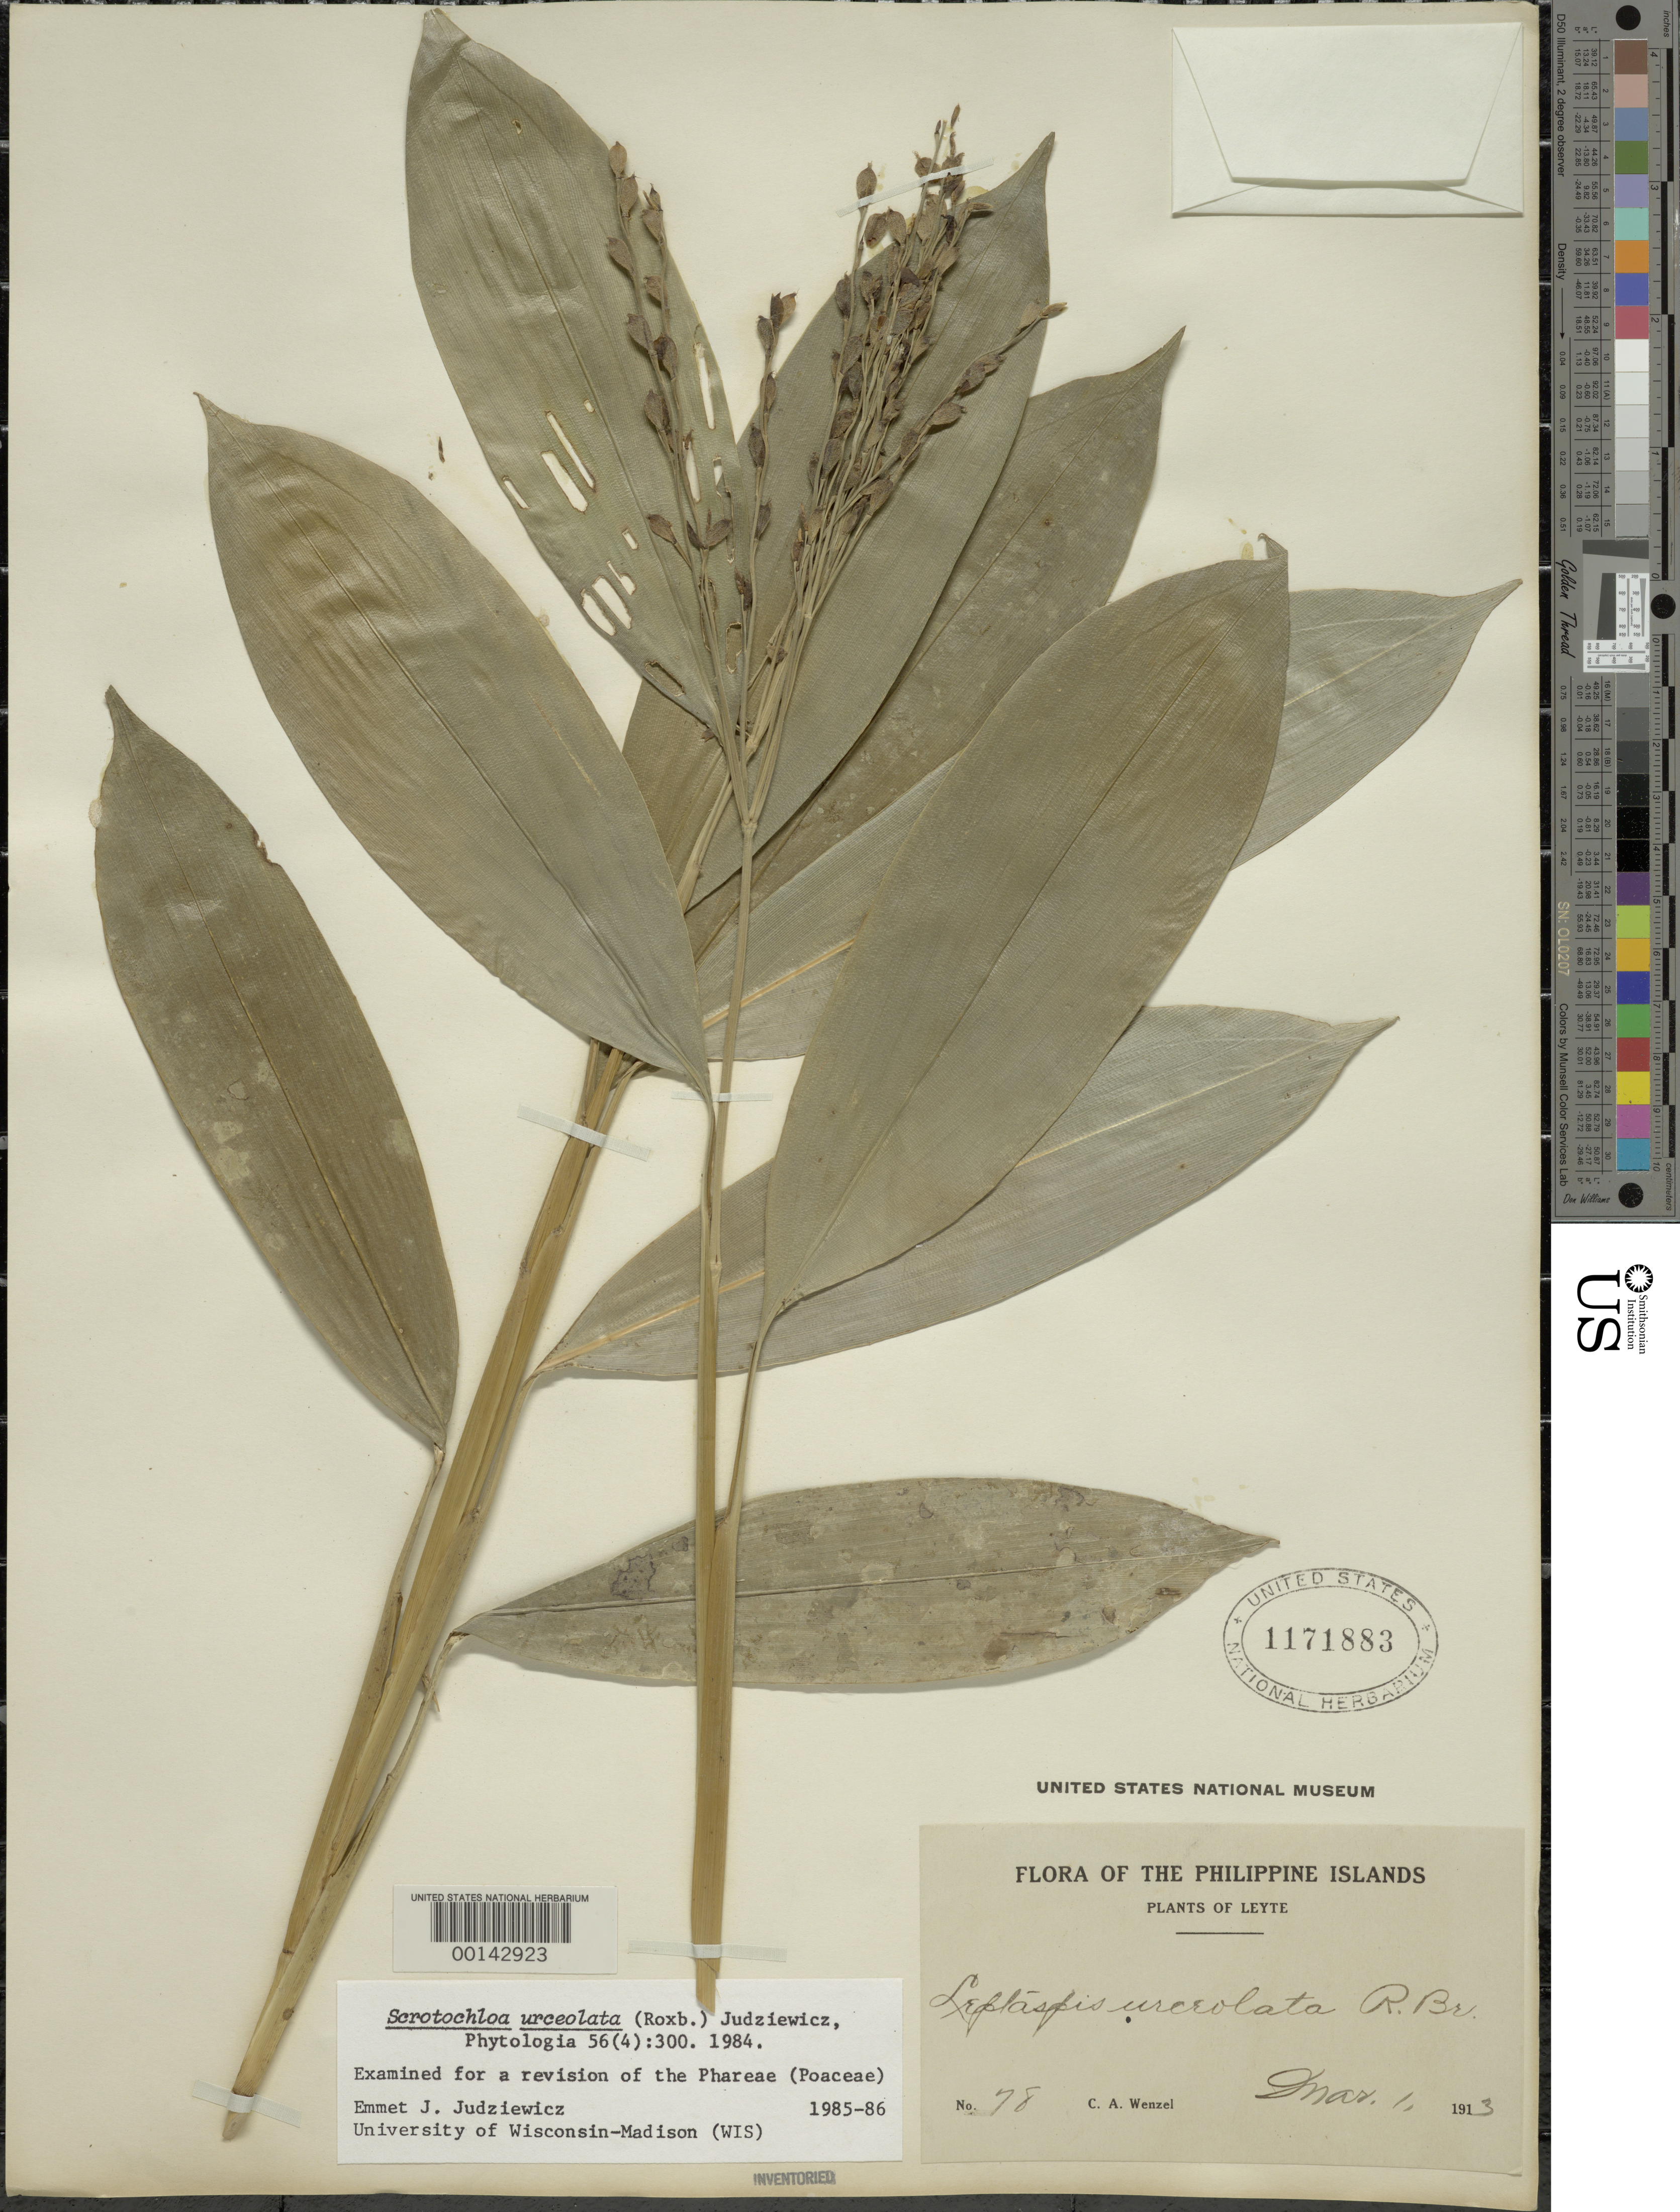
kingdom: Plantae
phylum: Tracheophyta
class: Liliopsida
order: Poales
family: Poaceae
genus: Scrotochloa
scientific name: Scrotochloa urceolata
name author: (Roxb.) Judz.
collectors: C. Wenzel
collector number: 78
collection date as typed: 01 Mar 1913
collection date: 1913-03-01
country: Philippines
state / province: Eastern Visayas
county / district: Leyte / Southern Leyte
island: Leyte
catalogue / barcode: US 1171883